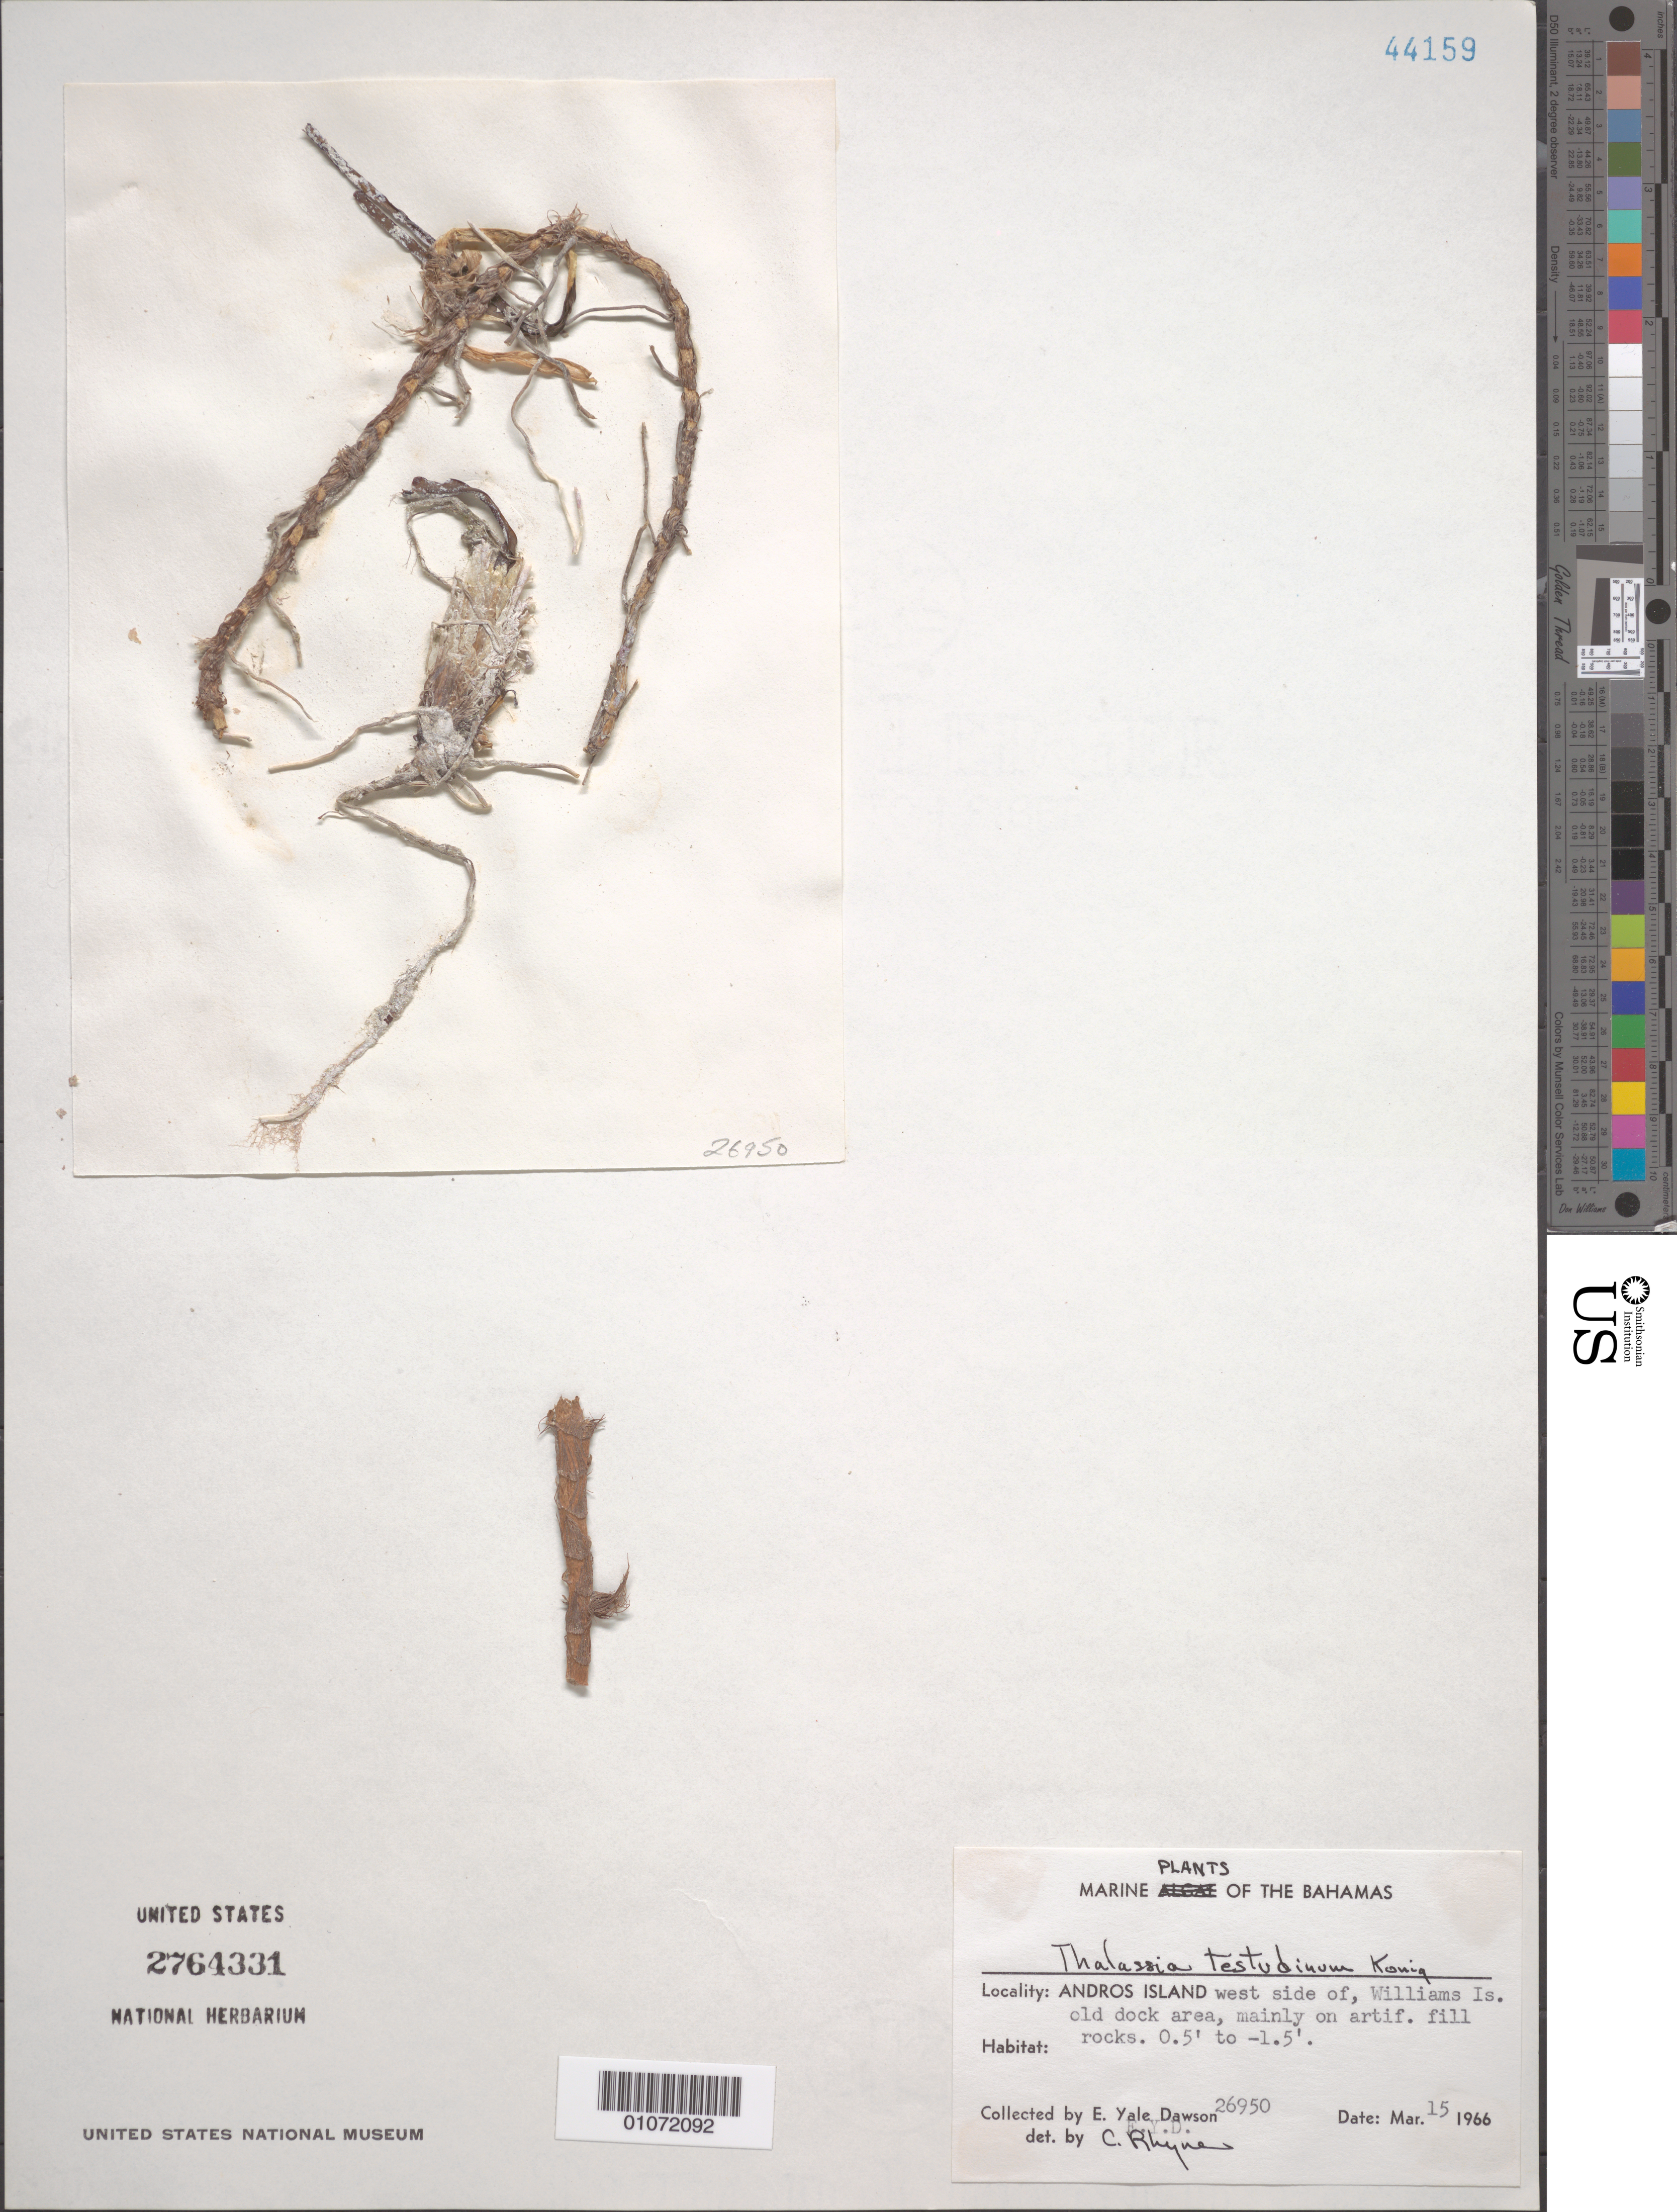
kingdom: Plantae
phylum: Tracheophyta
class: Liliopsida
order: Alismatales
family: Hydrocharitaceae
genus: Thalassia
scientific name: Thalassia testudinum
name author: Banks & Sol. ex K.D. Koenig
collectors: E. Y. Dawson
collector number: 26950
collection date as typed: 15 Mar 1966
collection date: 1966-03-15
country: Bahamas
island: Andros I.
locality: West side of Williams Island. Old dock area, mainly on artificial fill rocks.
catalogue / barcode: US 2764331